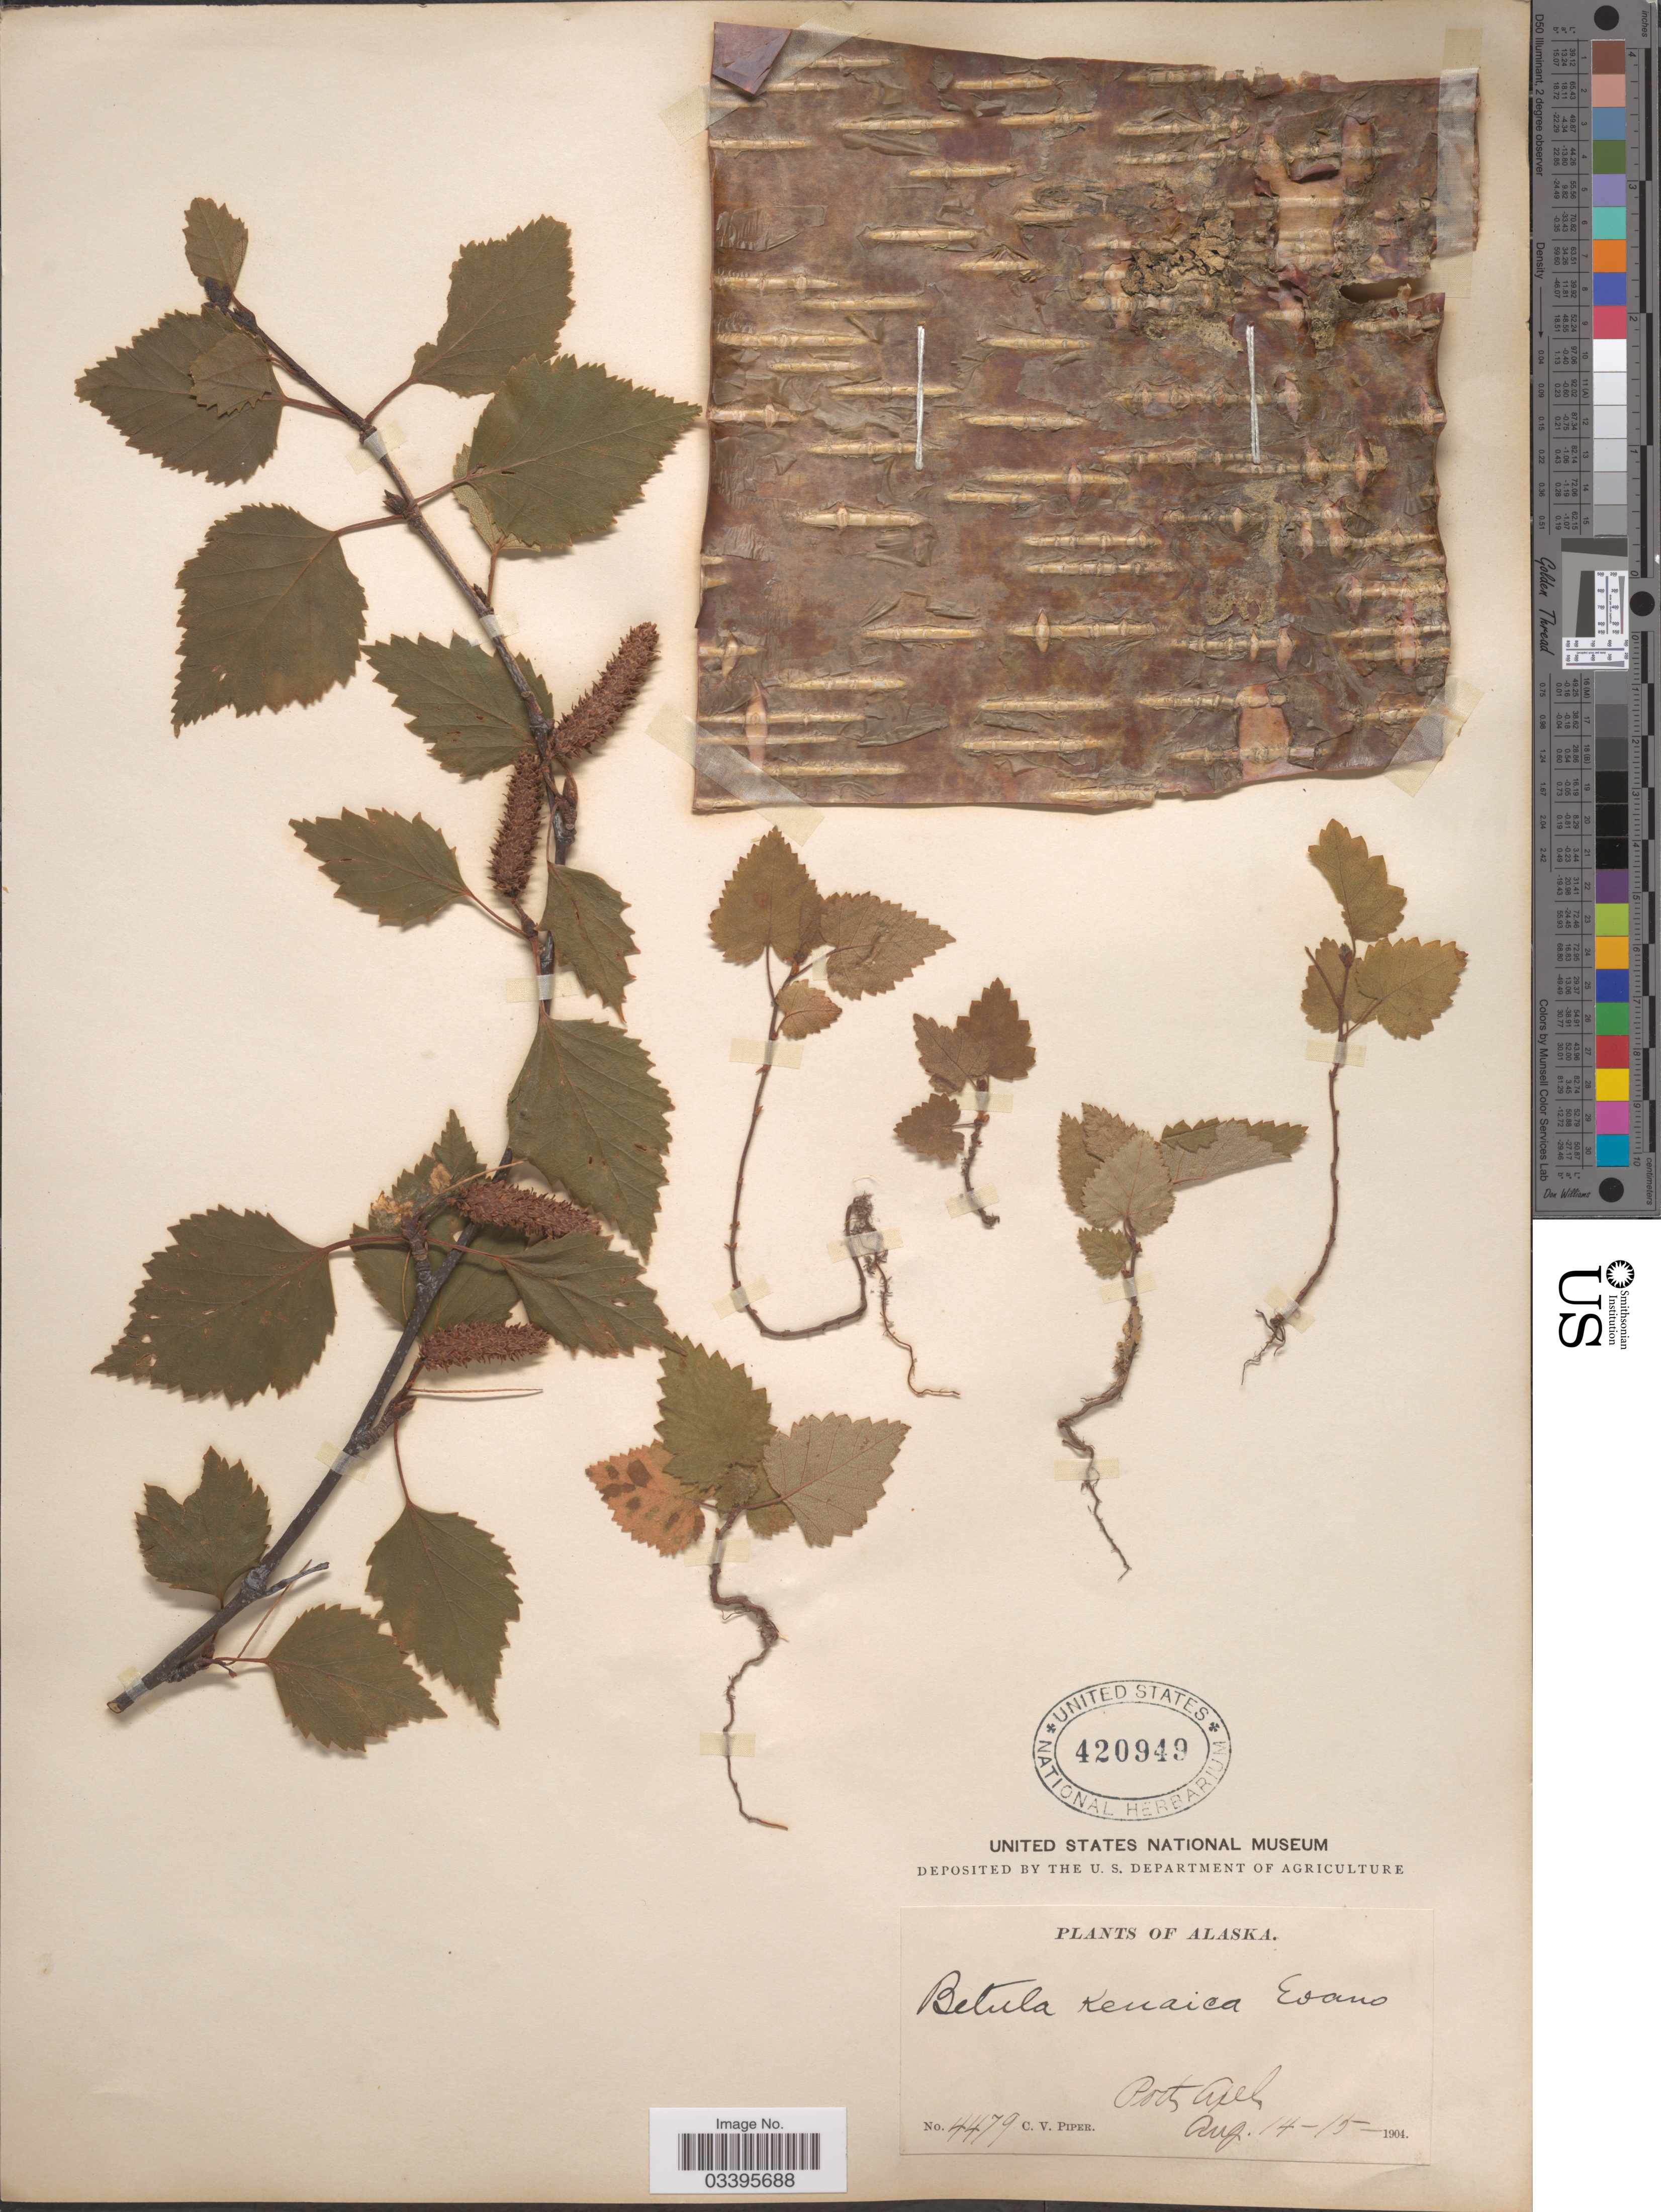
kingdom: Plantae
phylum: Tracheophyta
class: Magnoliopsida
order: Fagales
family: Betulaceae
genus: Betula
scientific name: Betula kenaica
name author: W.H. Evans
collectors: C. V. Piper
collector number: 4479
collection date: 1904-08-14/1904-08-15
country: United States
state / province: Alaska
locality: Port Axel.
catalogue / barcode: US 420949